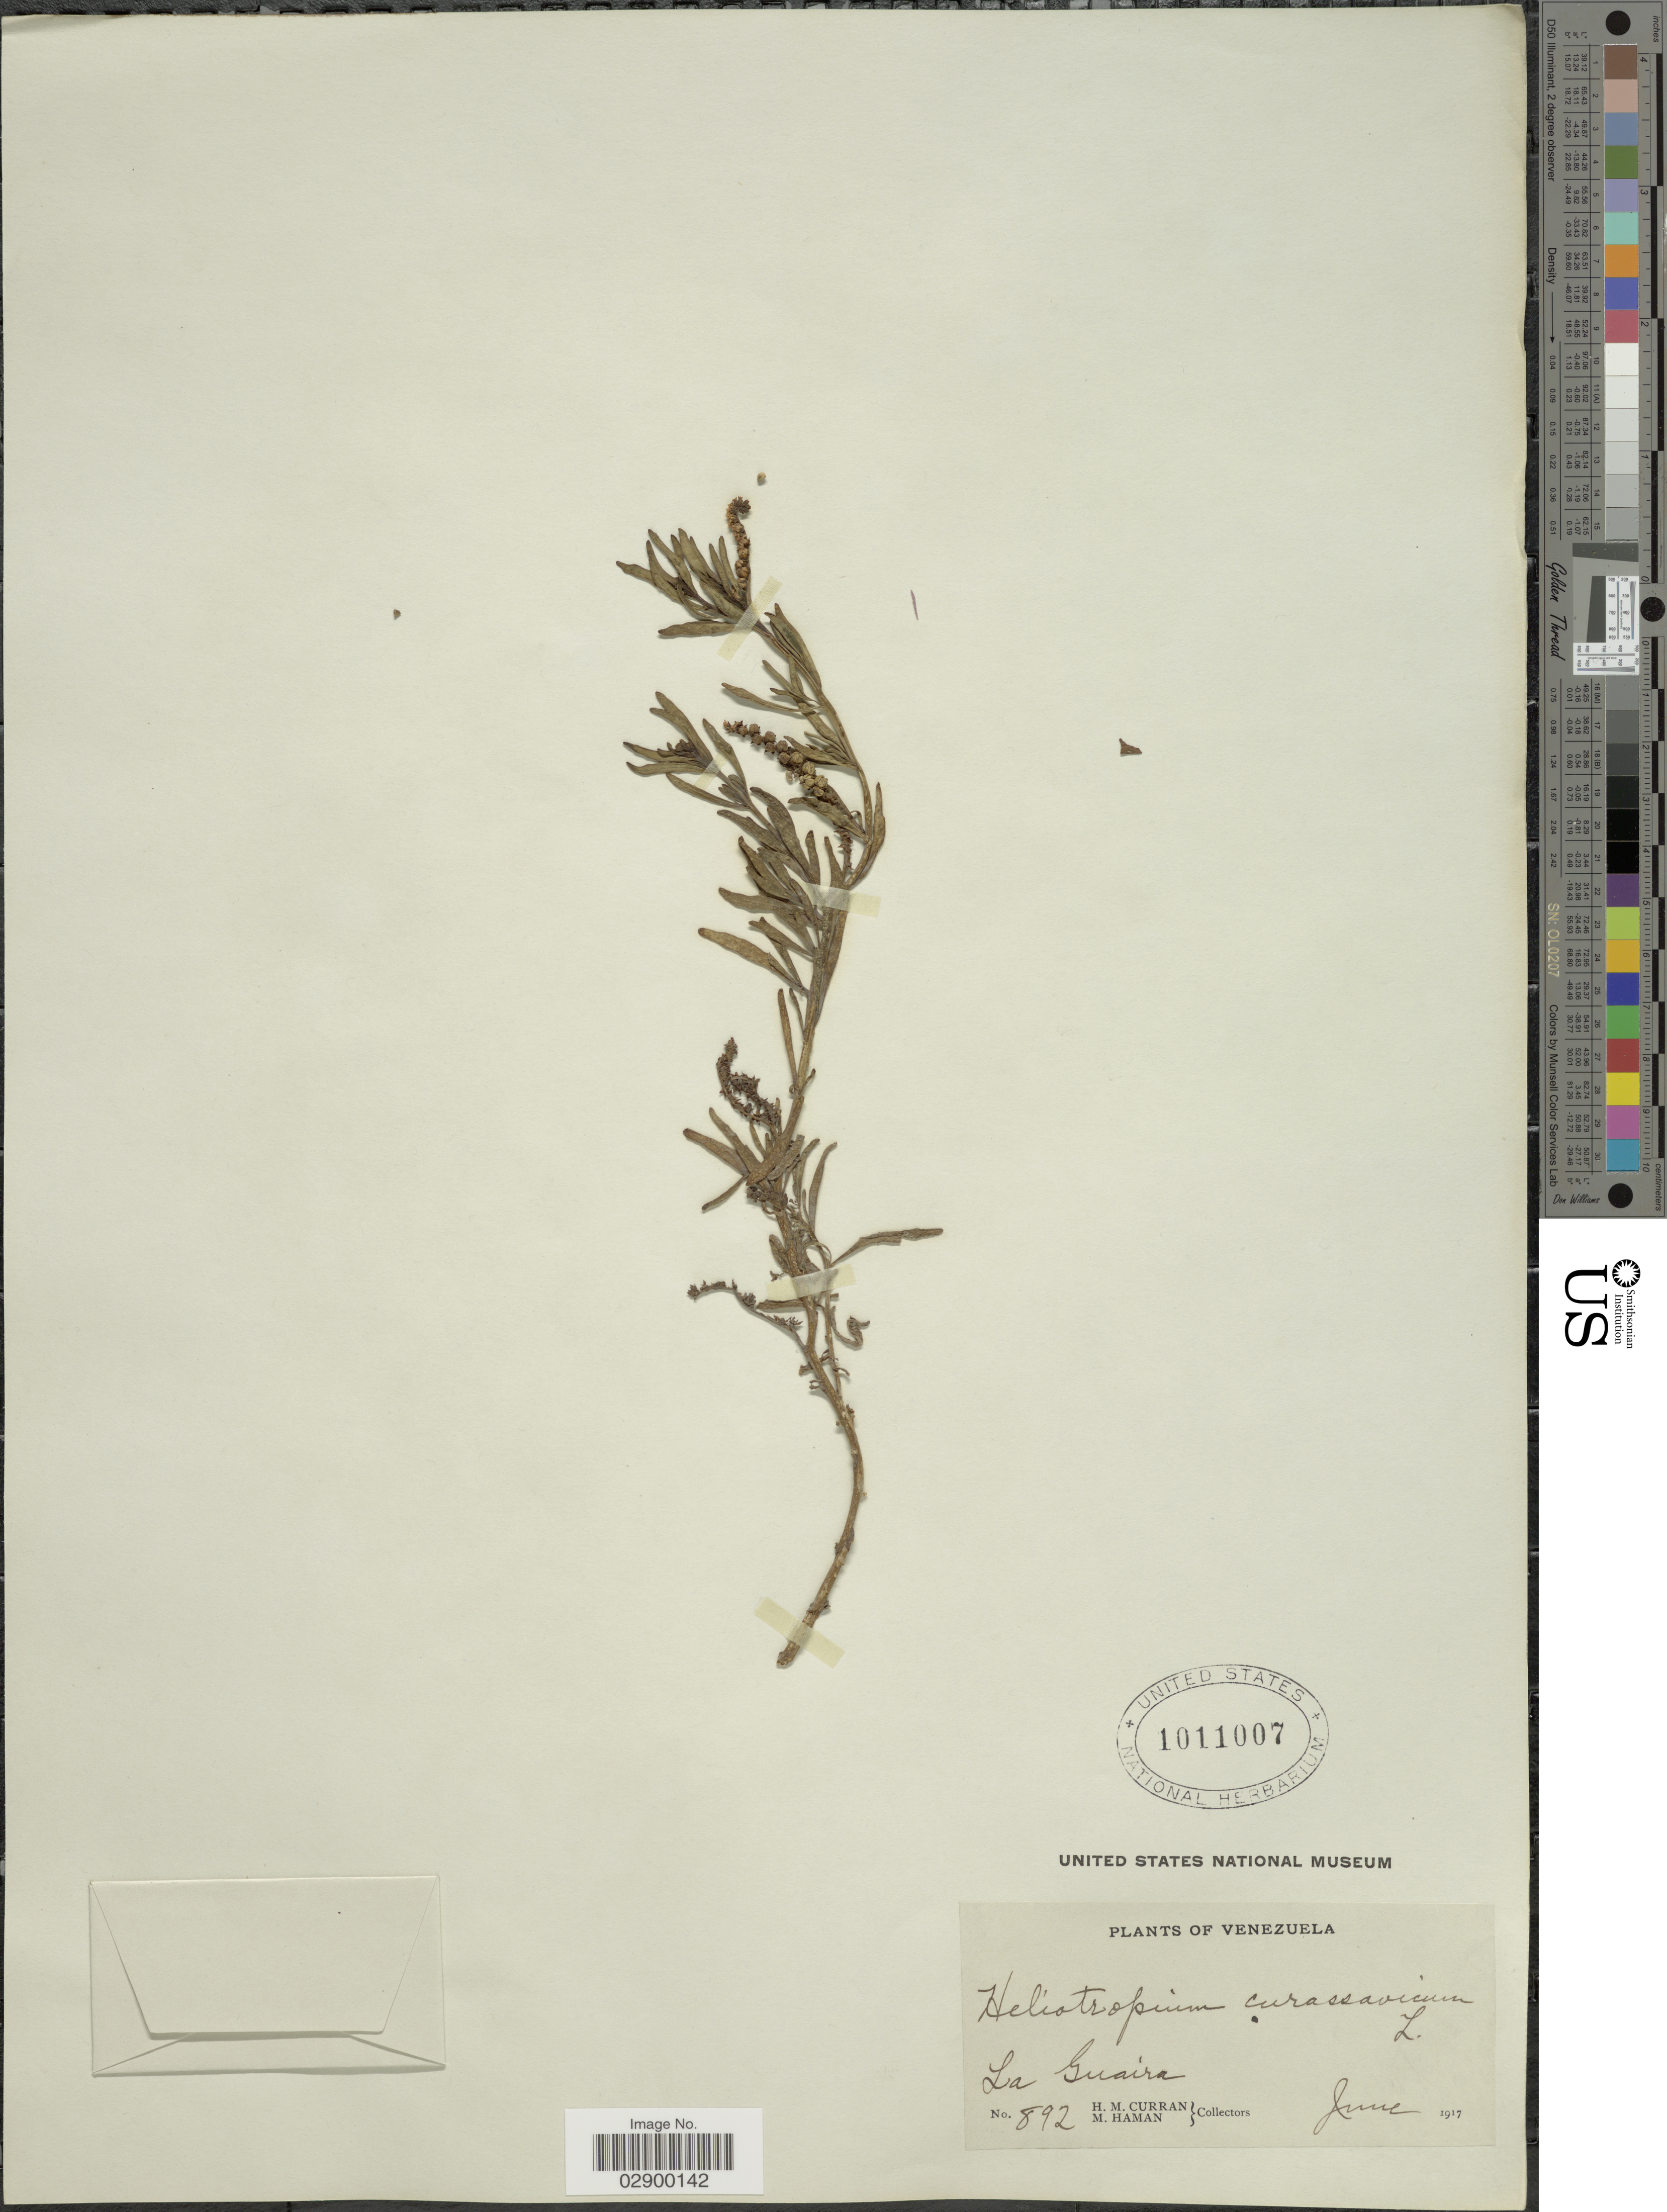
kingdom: Plantae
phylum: Tracheophyta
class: Magnoliopsida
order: Boraginales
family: Heliotropiaceae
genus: Heliotropium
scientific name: Heliotropium curassavicum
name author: L.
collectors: H. M. Curran & M. Haman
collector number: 892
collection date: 1917-06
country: Venezuela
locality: La Guaira.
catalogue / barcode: US 1011007